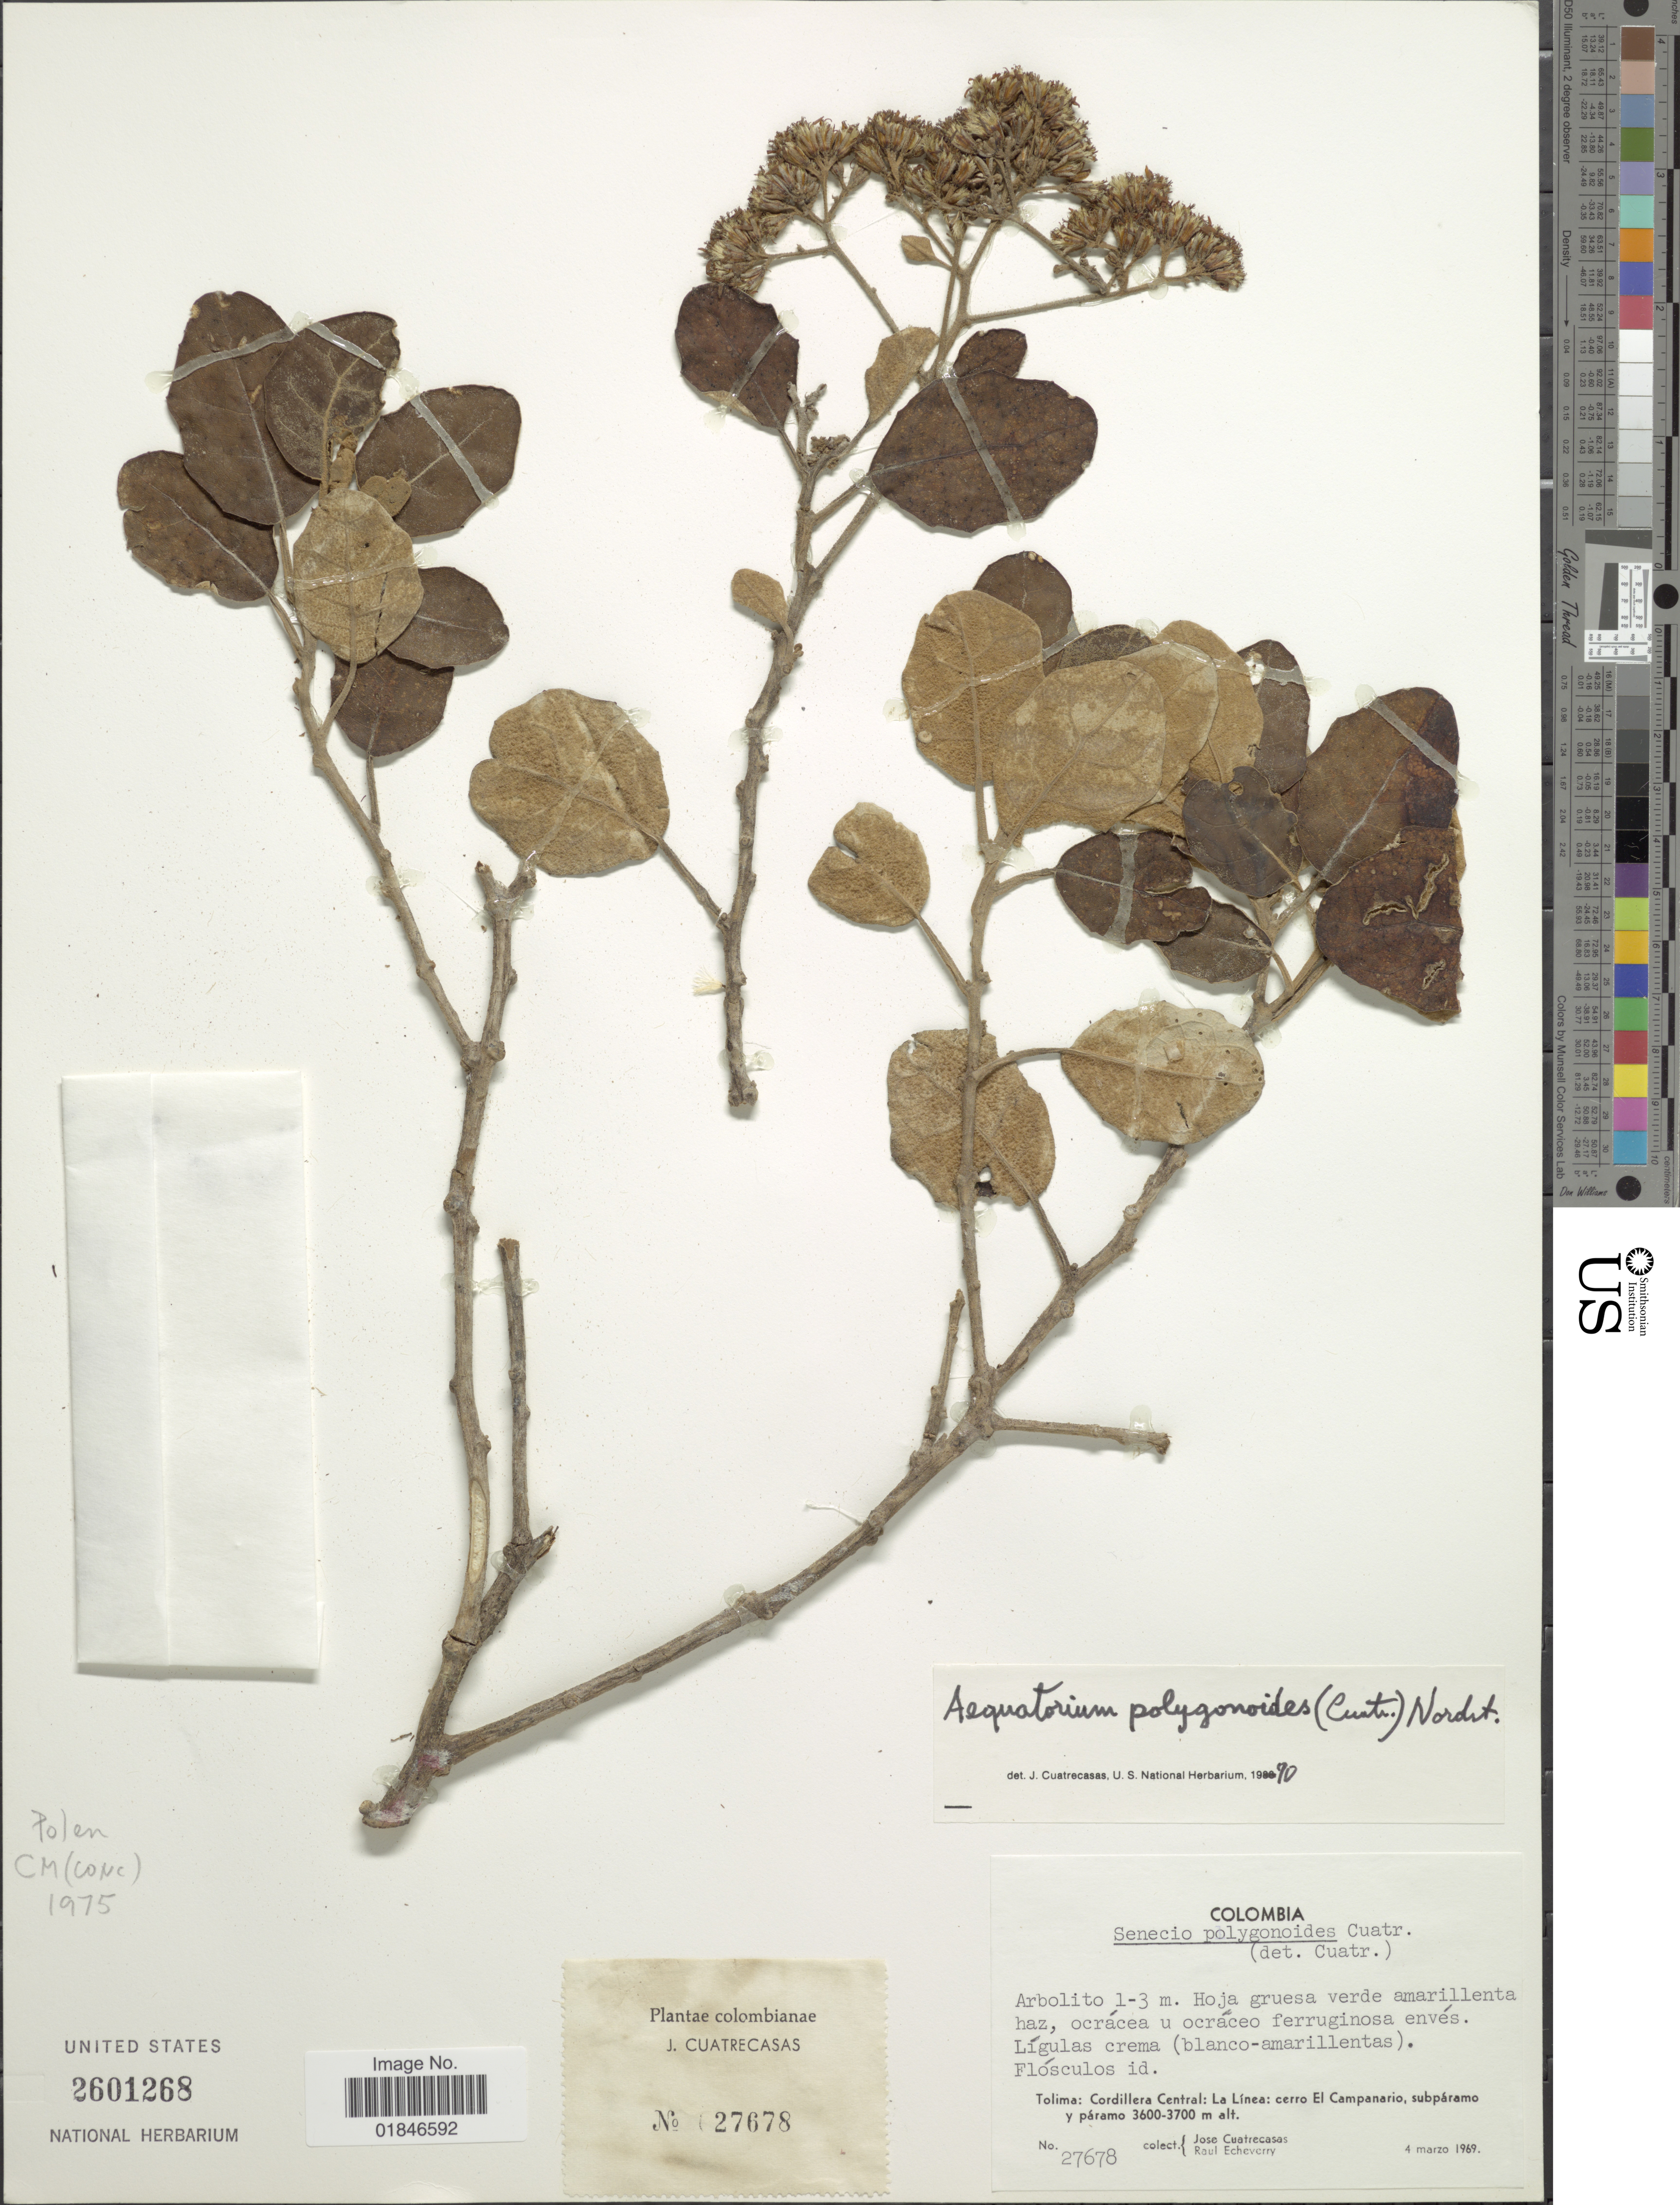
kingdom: Plantae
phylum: Tracheophyta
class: Magnoliopsida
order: Asterales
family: Asteraceae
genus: Aequatorium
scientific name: Aequatorium polygonoides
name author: B. Nord.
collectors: J. Cuatrecasas & R. Echeverry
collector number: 27678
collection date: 1969-03-04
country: Colombia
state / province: Tolima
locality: Tolima: Cordillera Central: La Linea: cerro El Campanario, subparamo y paramo.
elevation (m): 3600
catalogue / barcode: US 2601268